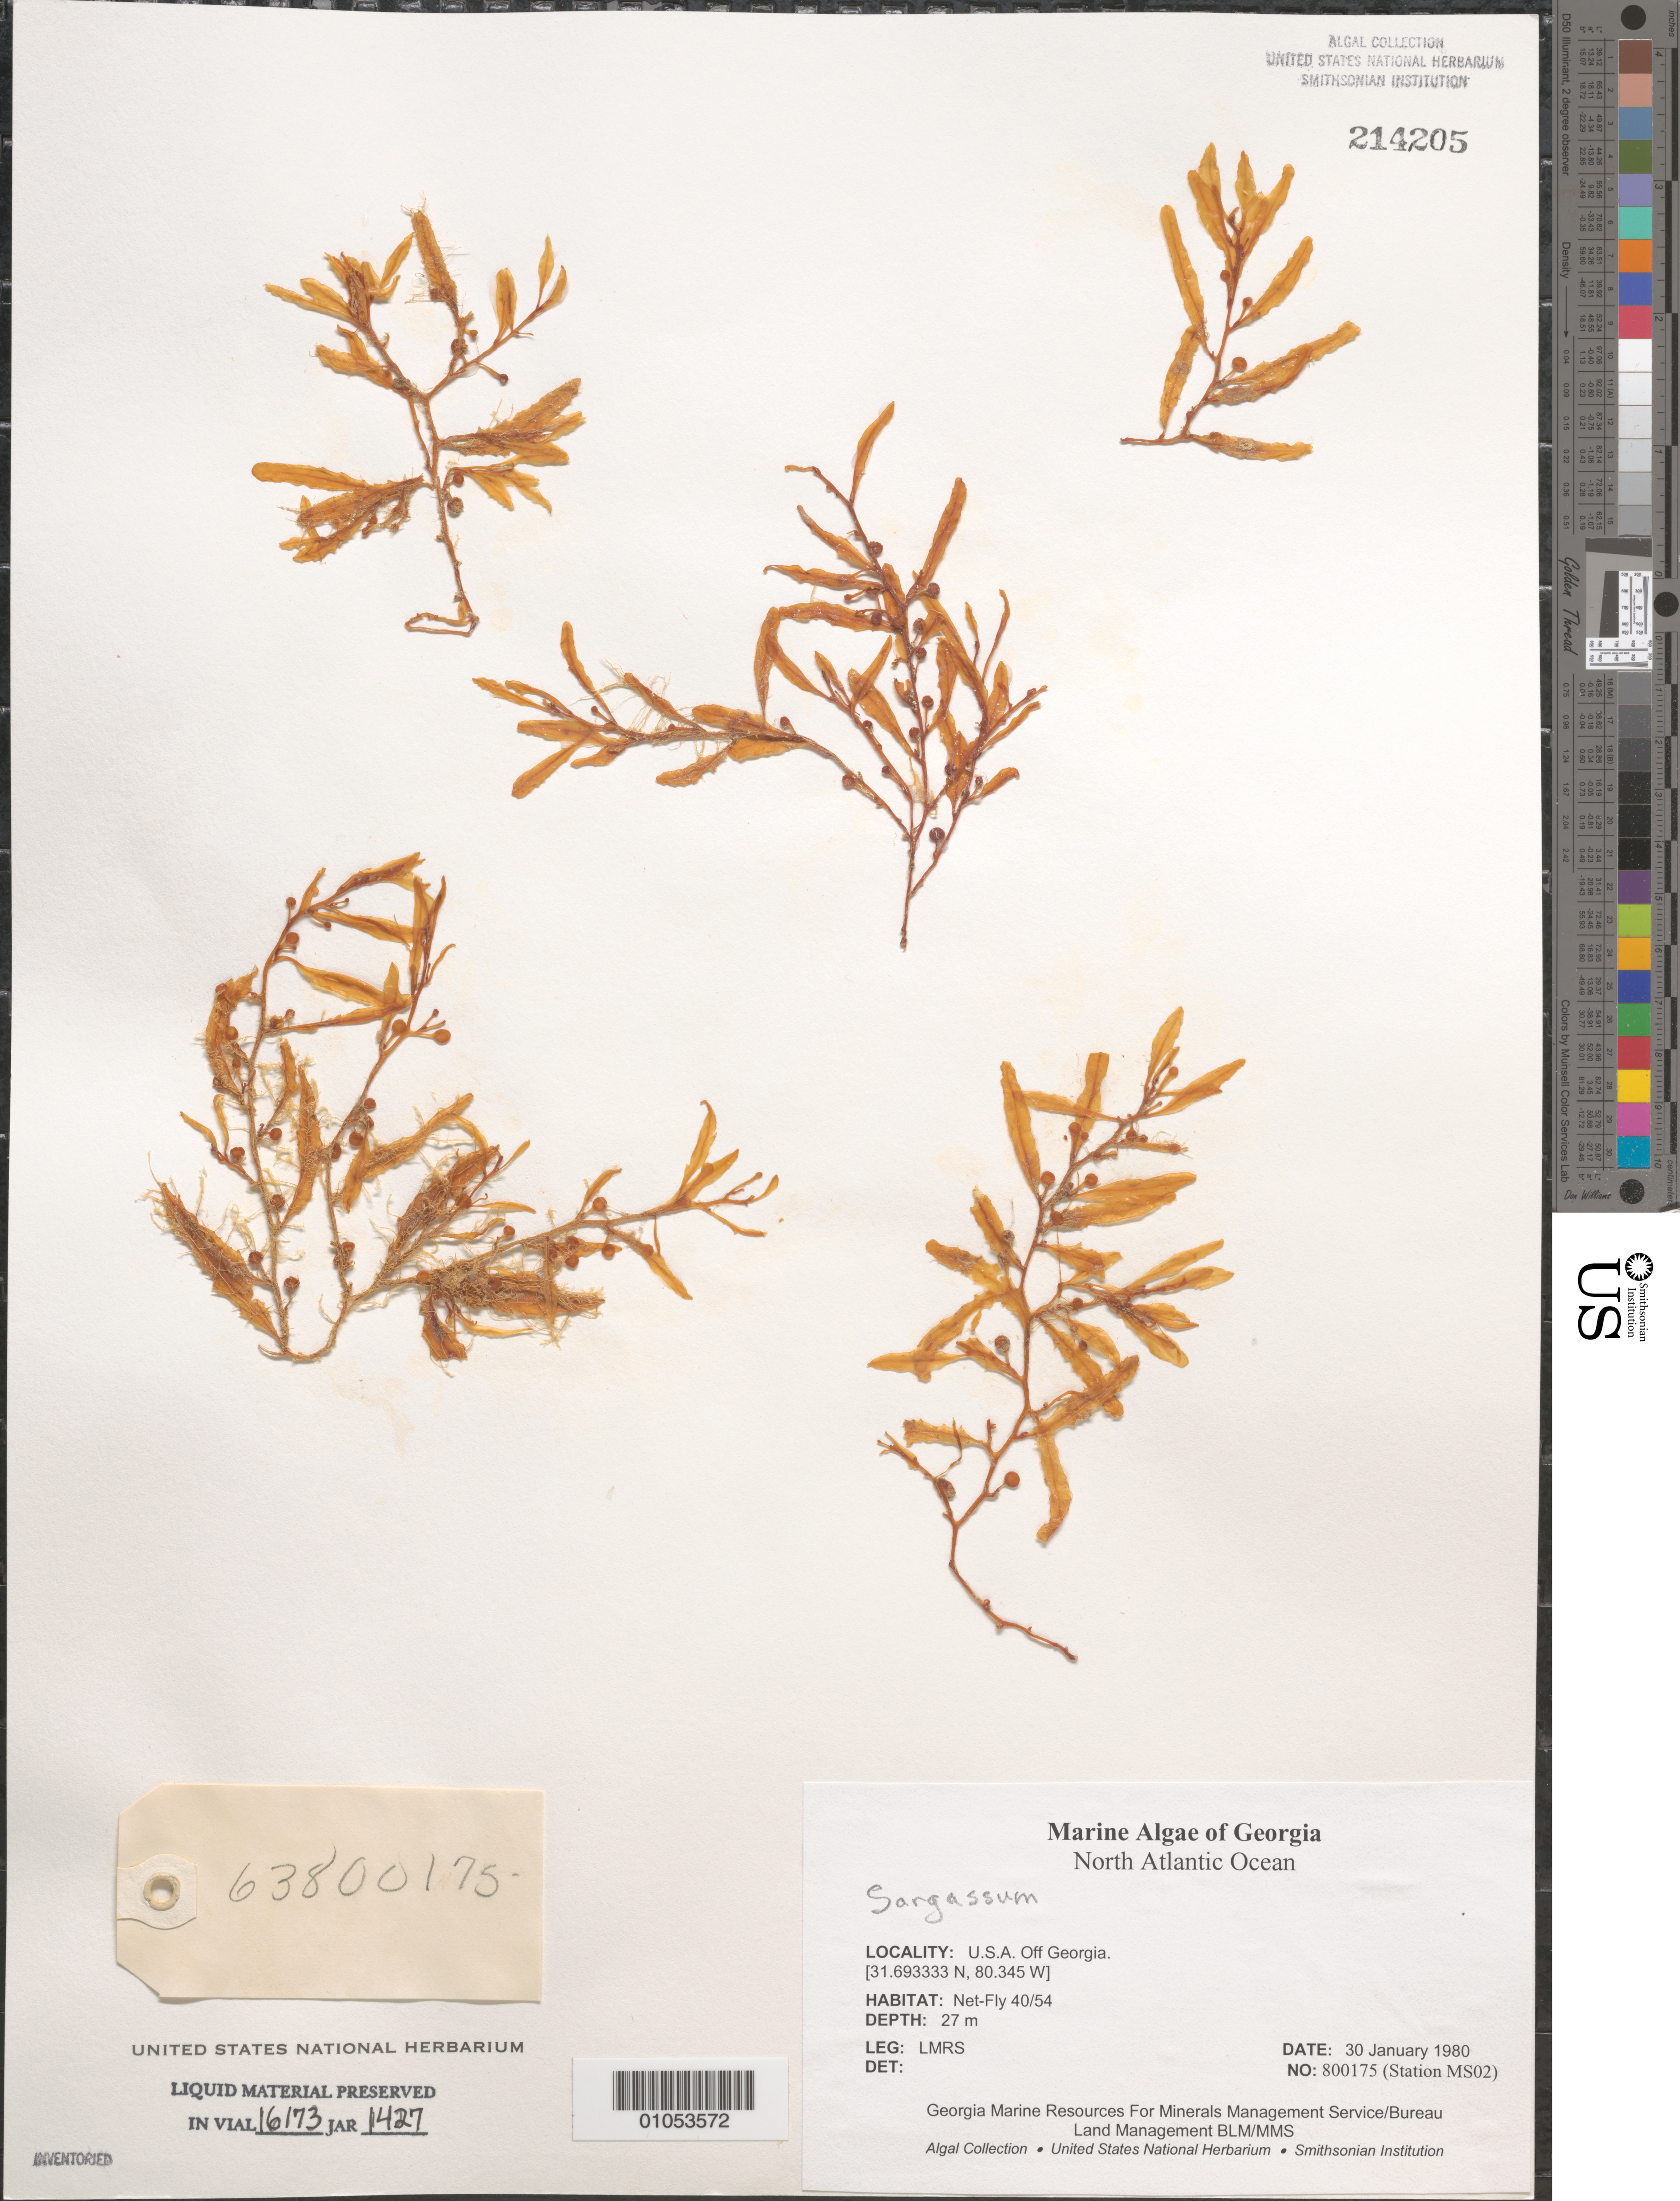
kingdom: Chromista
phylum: Ochrophyta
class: Phaeophyceae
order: Fucales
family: Sargassaceae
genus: Sargassum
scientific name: Sargassum sp.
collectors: LMRS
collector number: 800175 (Station MS02)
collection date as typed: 30 Jan 1980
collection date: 1980-01-30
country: United States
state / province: Georgia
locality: North Atlantic Ocean off Georgia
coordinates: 31.693333 N, 80.345 W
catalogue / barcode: US 214205